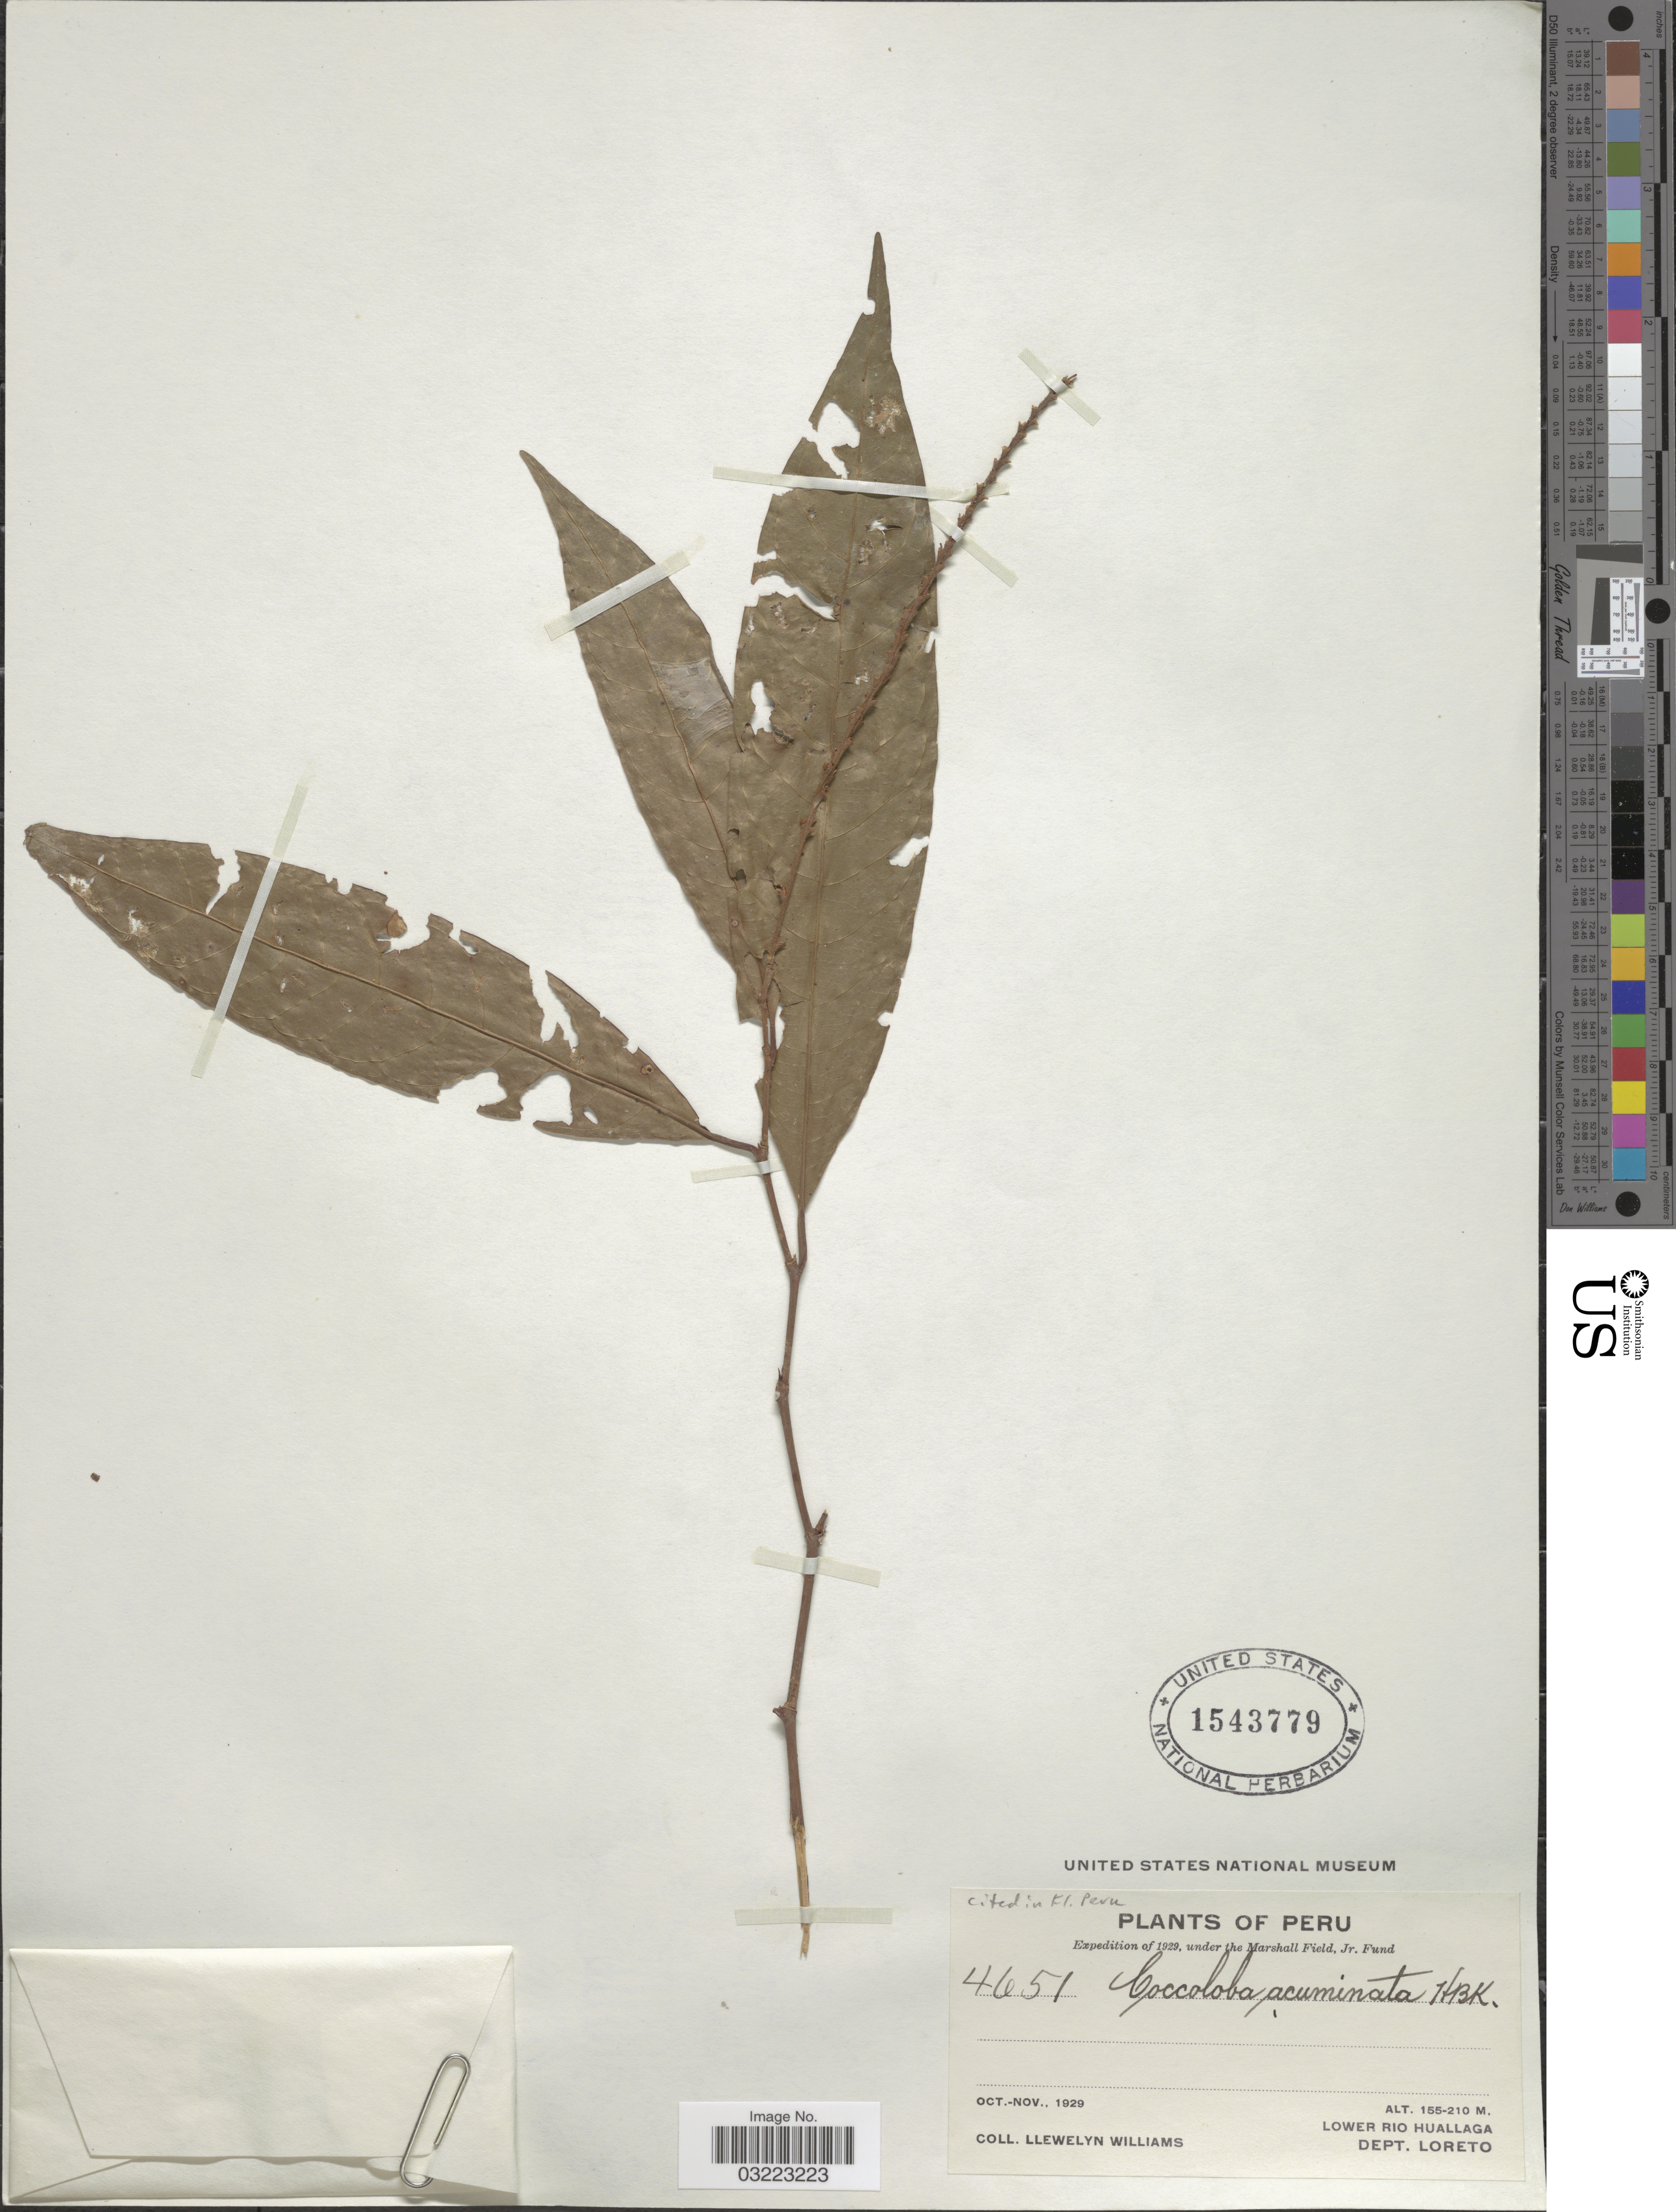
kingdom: Plantae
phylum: Tracheophyta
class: Magnoliopsida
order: Caryophyllales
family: Polygonaceae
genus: Coccoloba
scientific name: Coccoloba acuminata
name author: Kunth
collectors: Ll. Williams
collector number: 4651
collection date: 1929-10/1929-11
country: Peru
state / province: Loreto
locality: Lower Rio Huallaga.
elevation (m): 155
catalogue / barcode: US 1543779